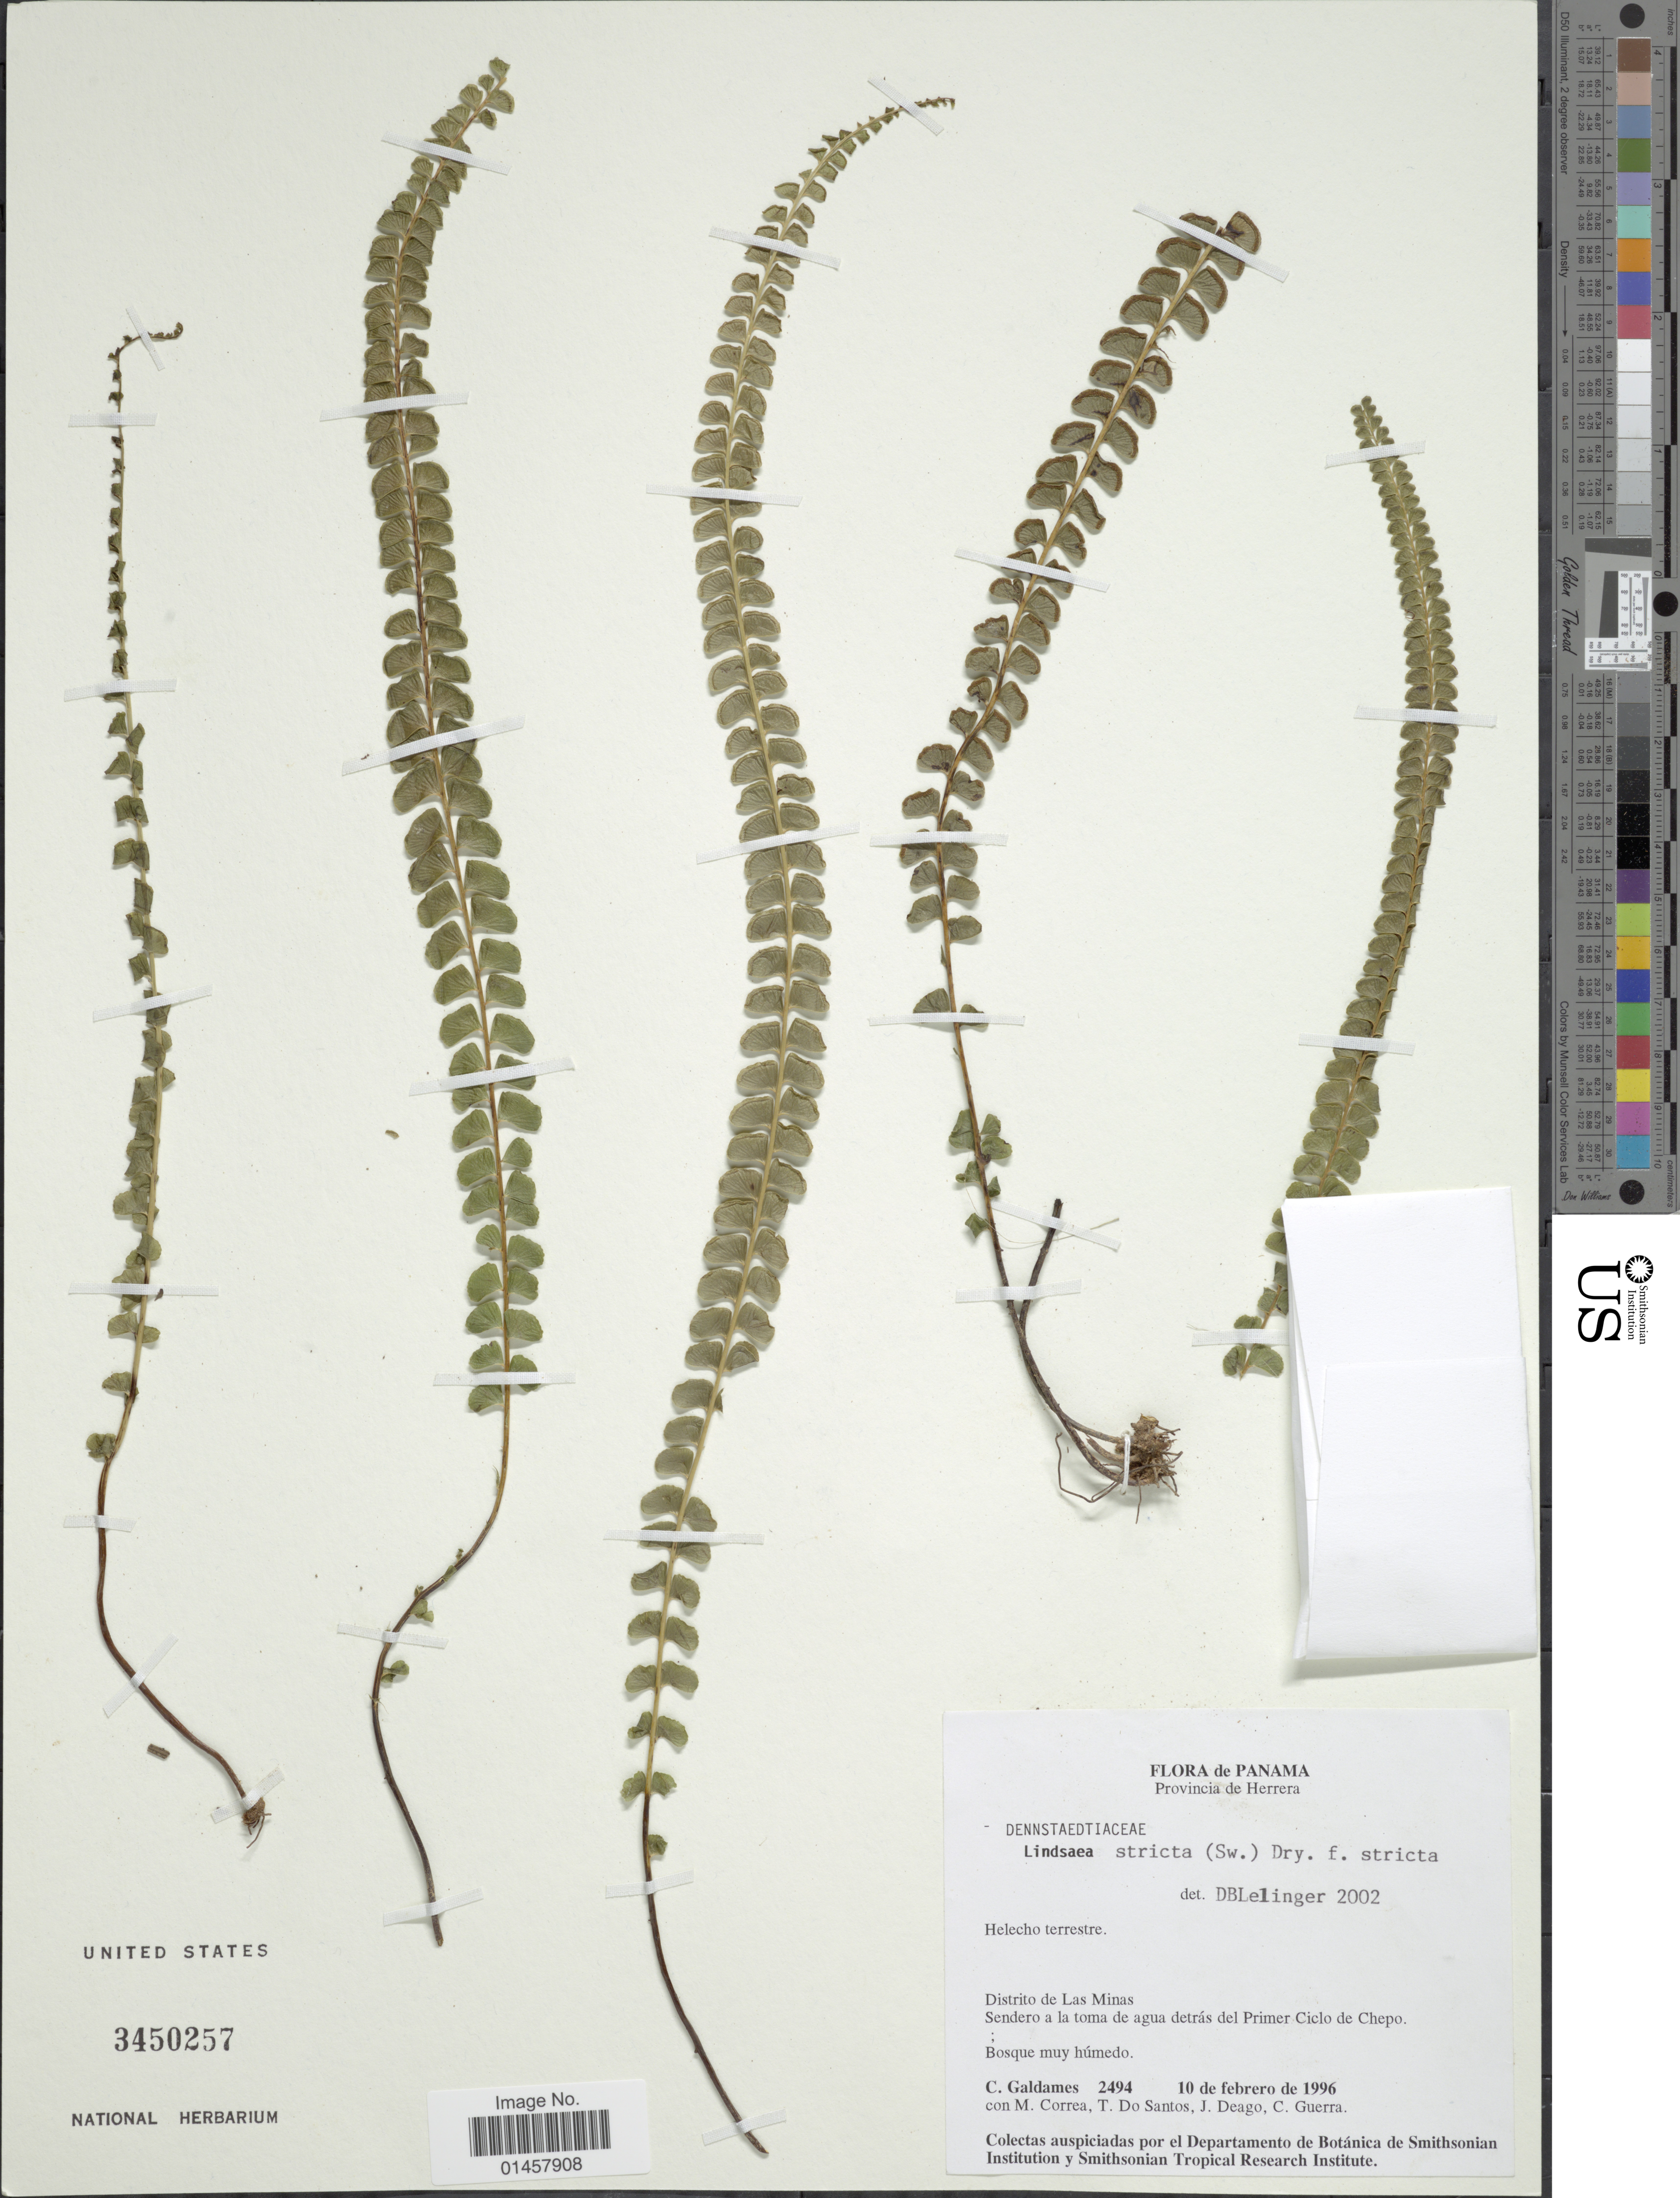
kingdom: Plantae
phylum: Tracheophyta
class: Polypodiopsida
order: Polypodiales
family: Lindsaeaceae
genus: Lindsaea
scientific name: Lindsaea stricta f. stricta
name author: (Sw.) Dryand.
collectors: C. Galdames, M. Correa, T. S. Santos, J. Deago & C. Guerra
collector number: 2494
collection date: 1996-02-10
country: Panama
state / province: Herrera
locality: Provincia de Herrera, Distrito de Las Minas Sendero a la toma de agua detrás del Primer Ciclo de Chepo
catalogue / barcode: US 3450257